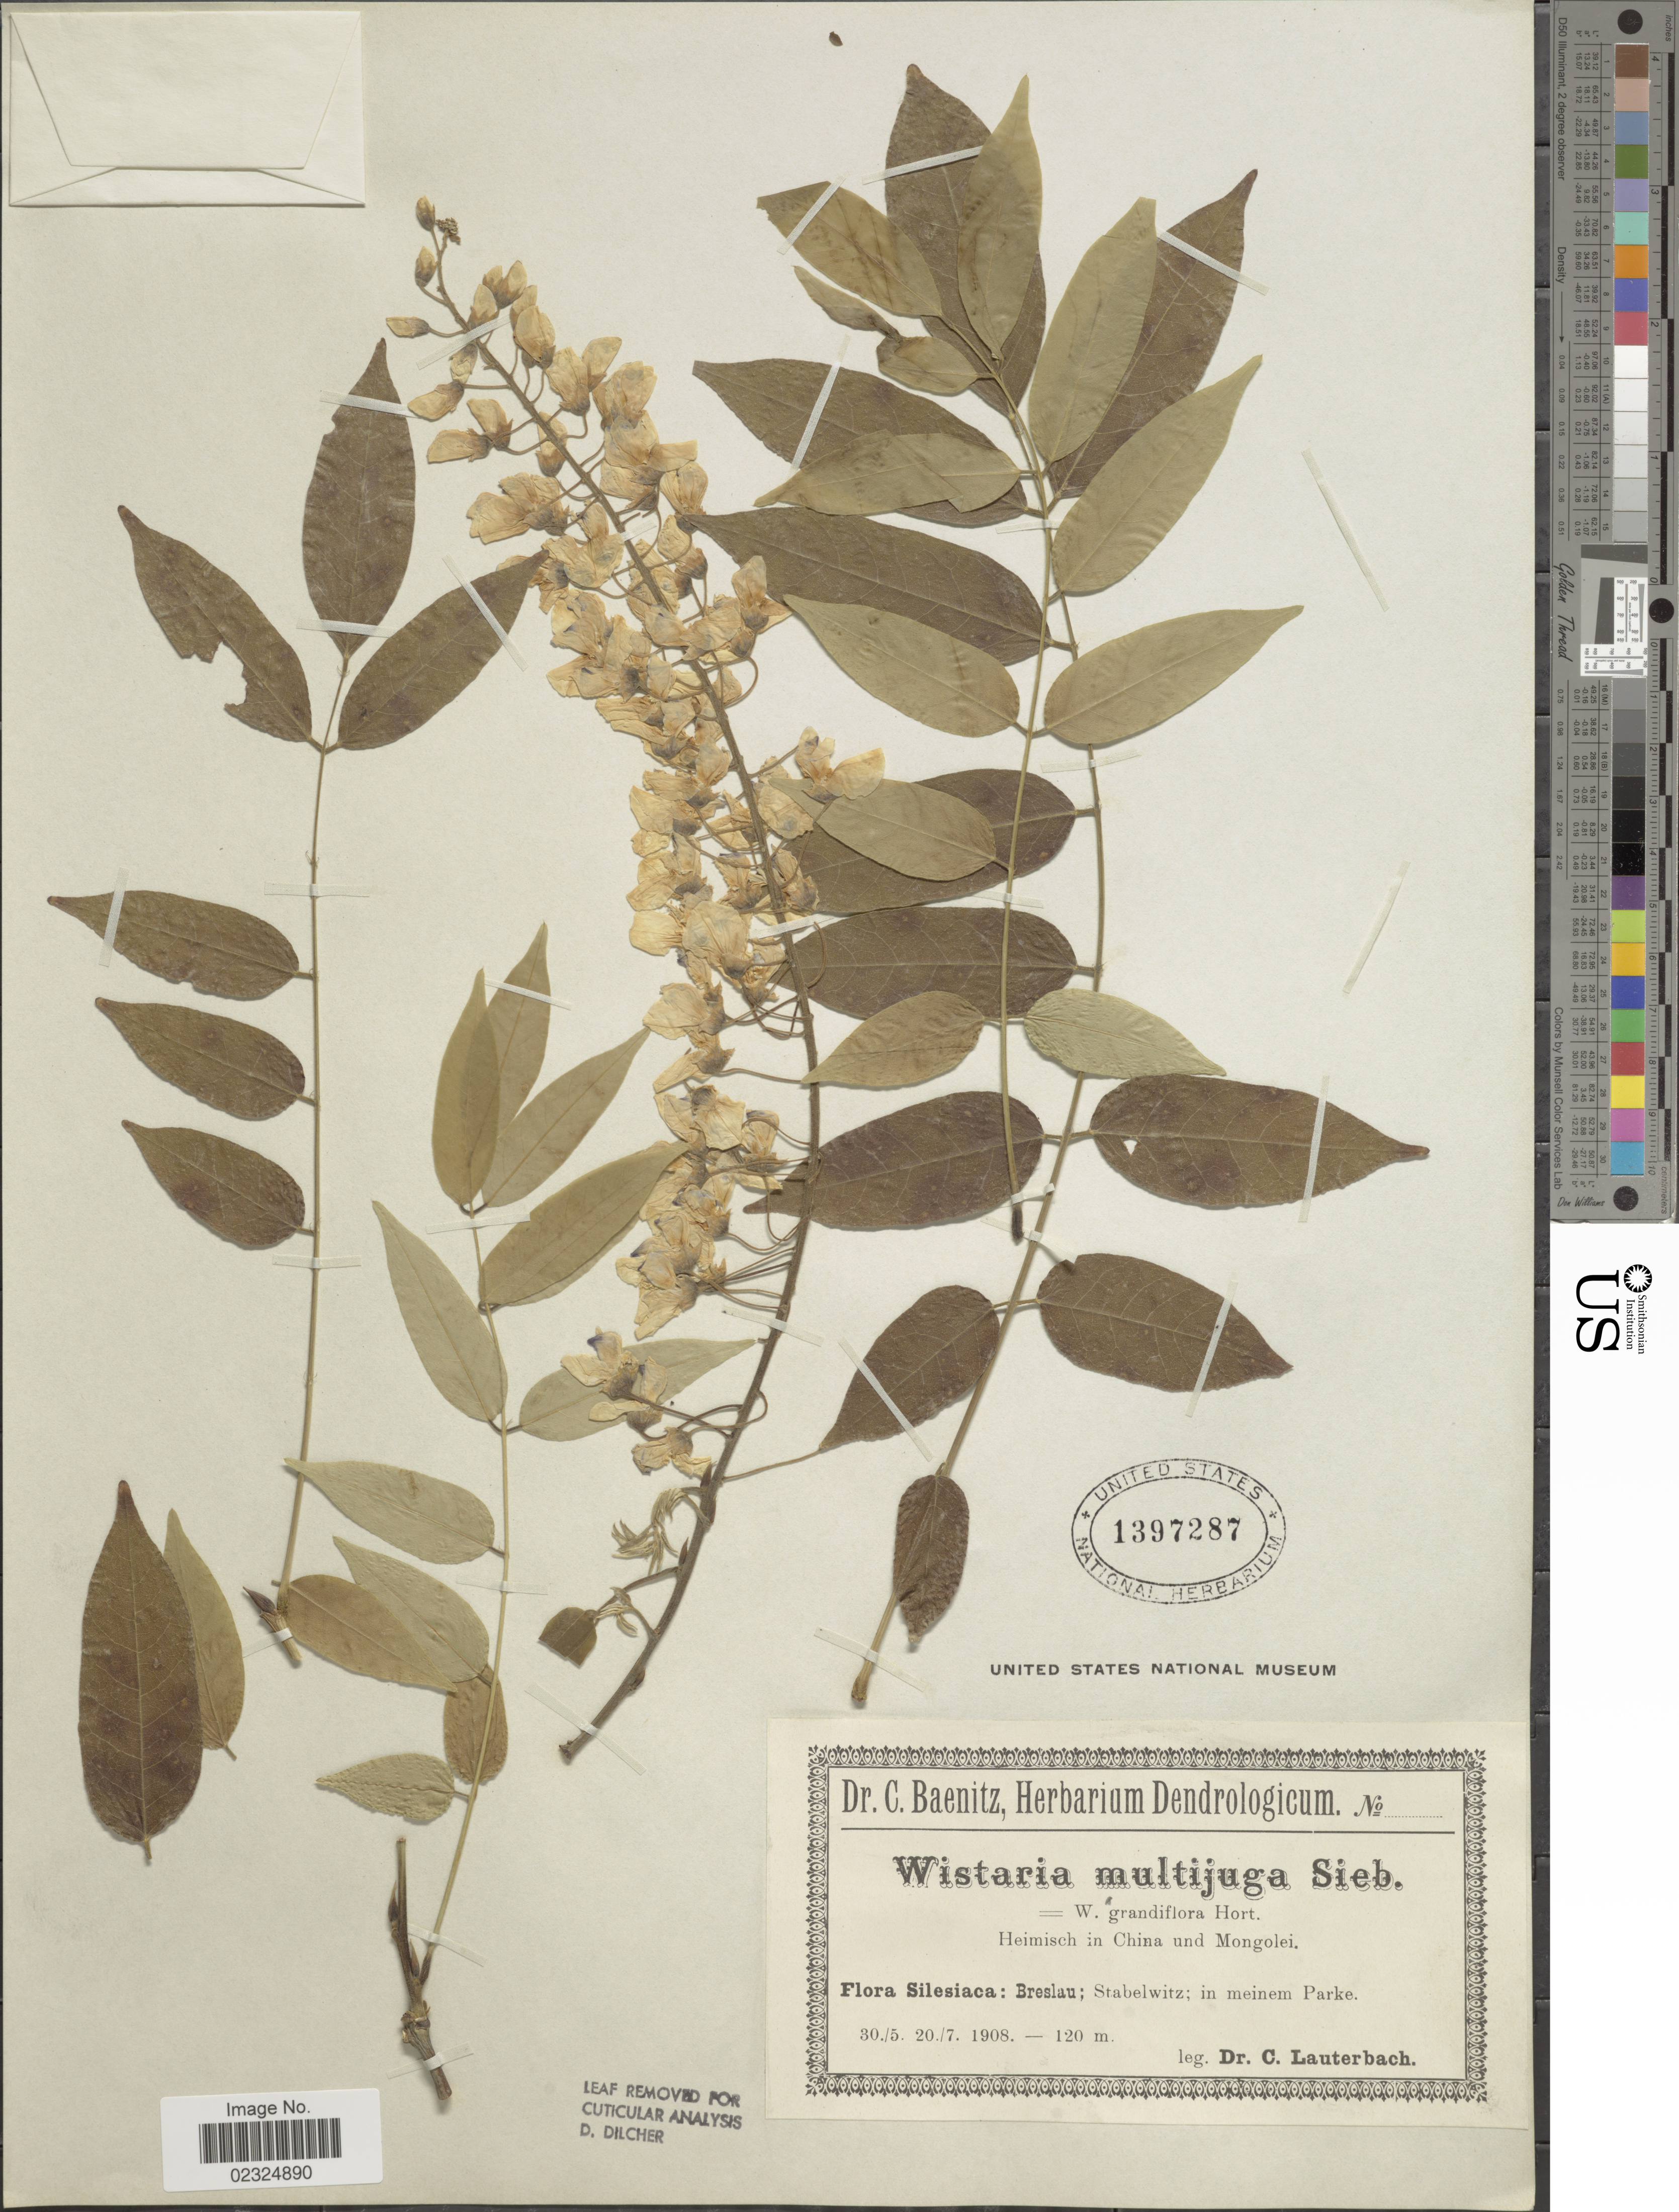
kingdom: Plantae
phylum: Tracheophyta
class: Magnoliopsida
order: Fabales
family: Fabaceae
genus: Wisteria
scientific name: Wisteria sp.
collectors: C. A. G. Lauterbach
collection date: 1908-05-30/1908-07-20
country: Czechia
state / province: Moravian-Silesian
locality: Breslau; Stabelwitz; in meinem Parke.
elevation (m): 120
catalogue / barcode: US 1397287